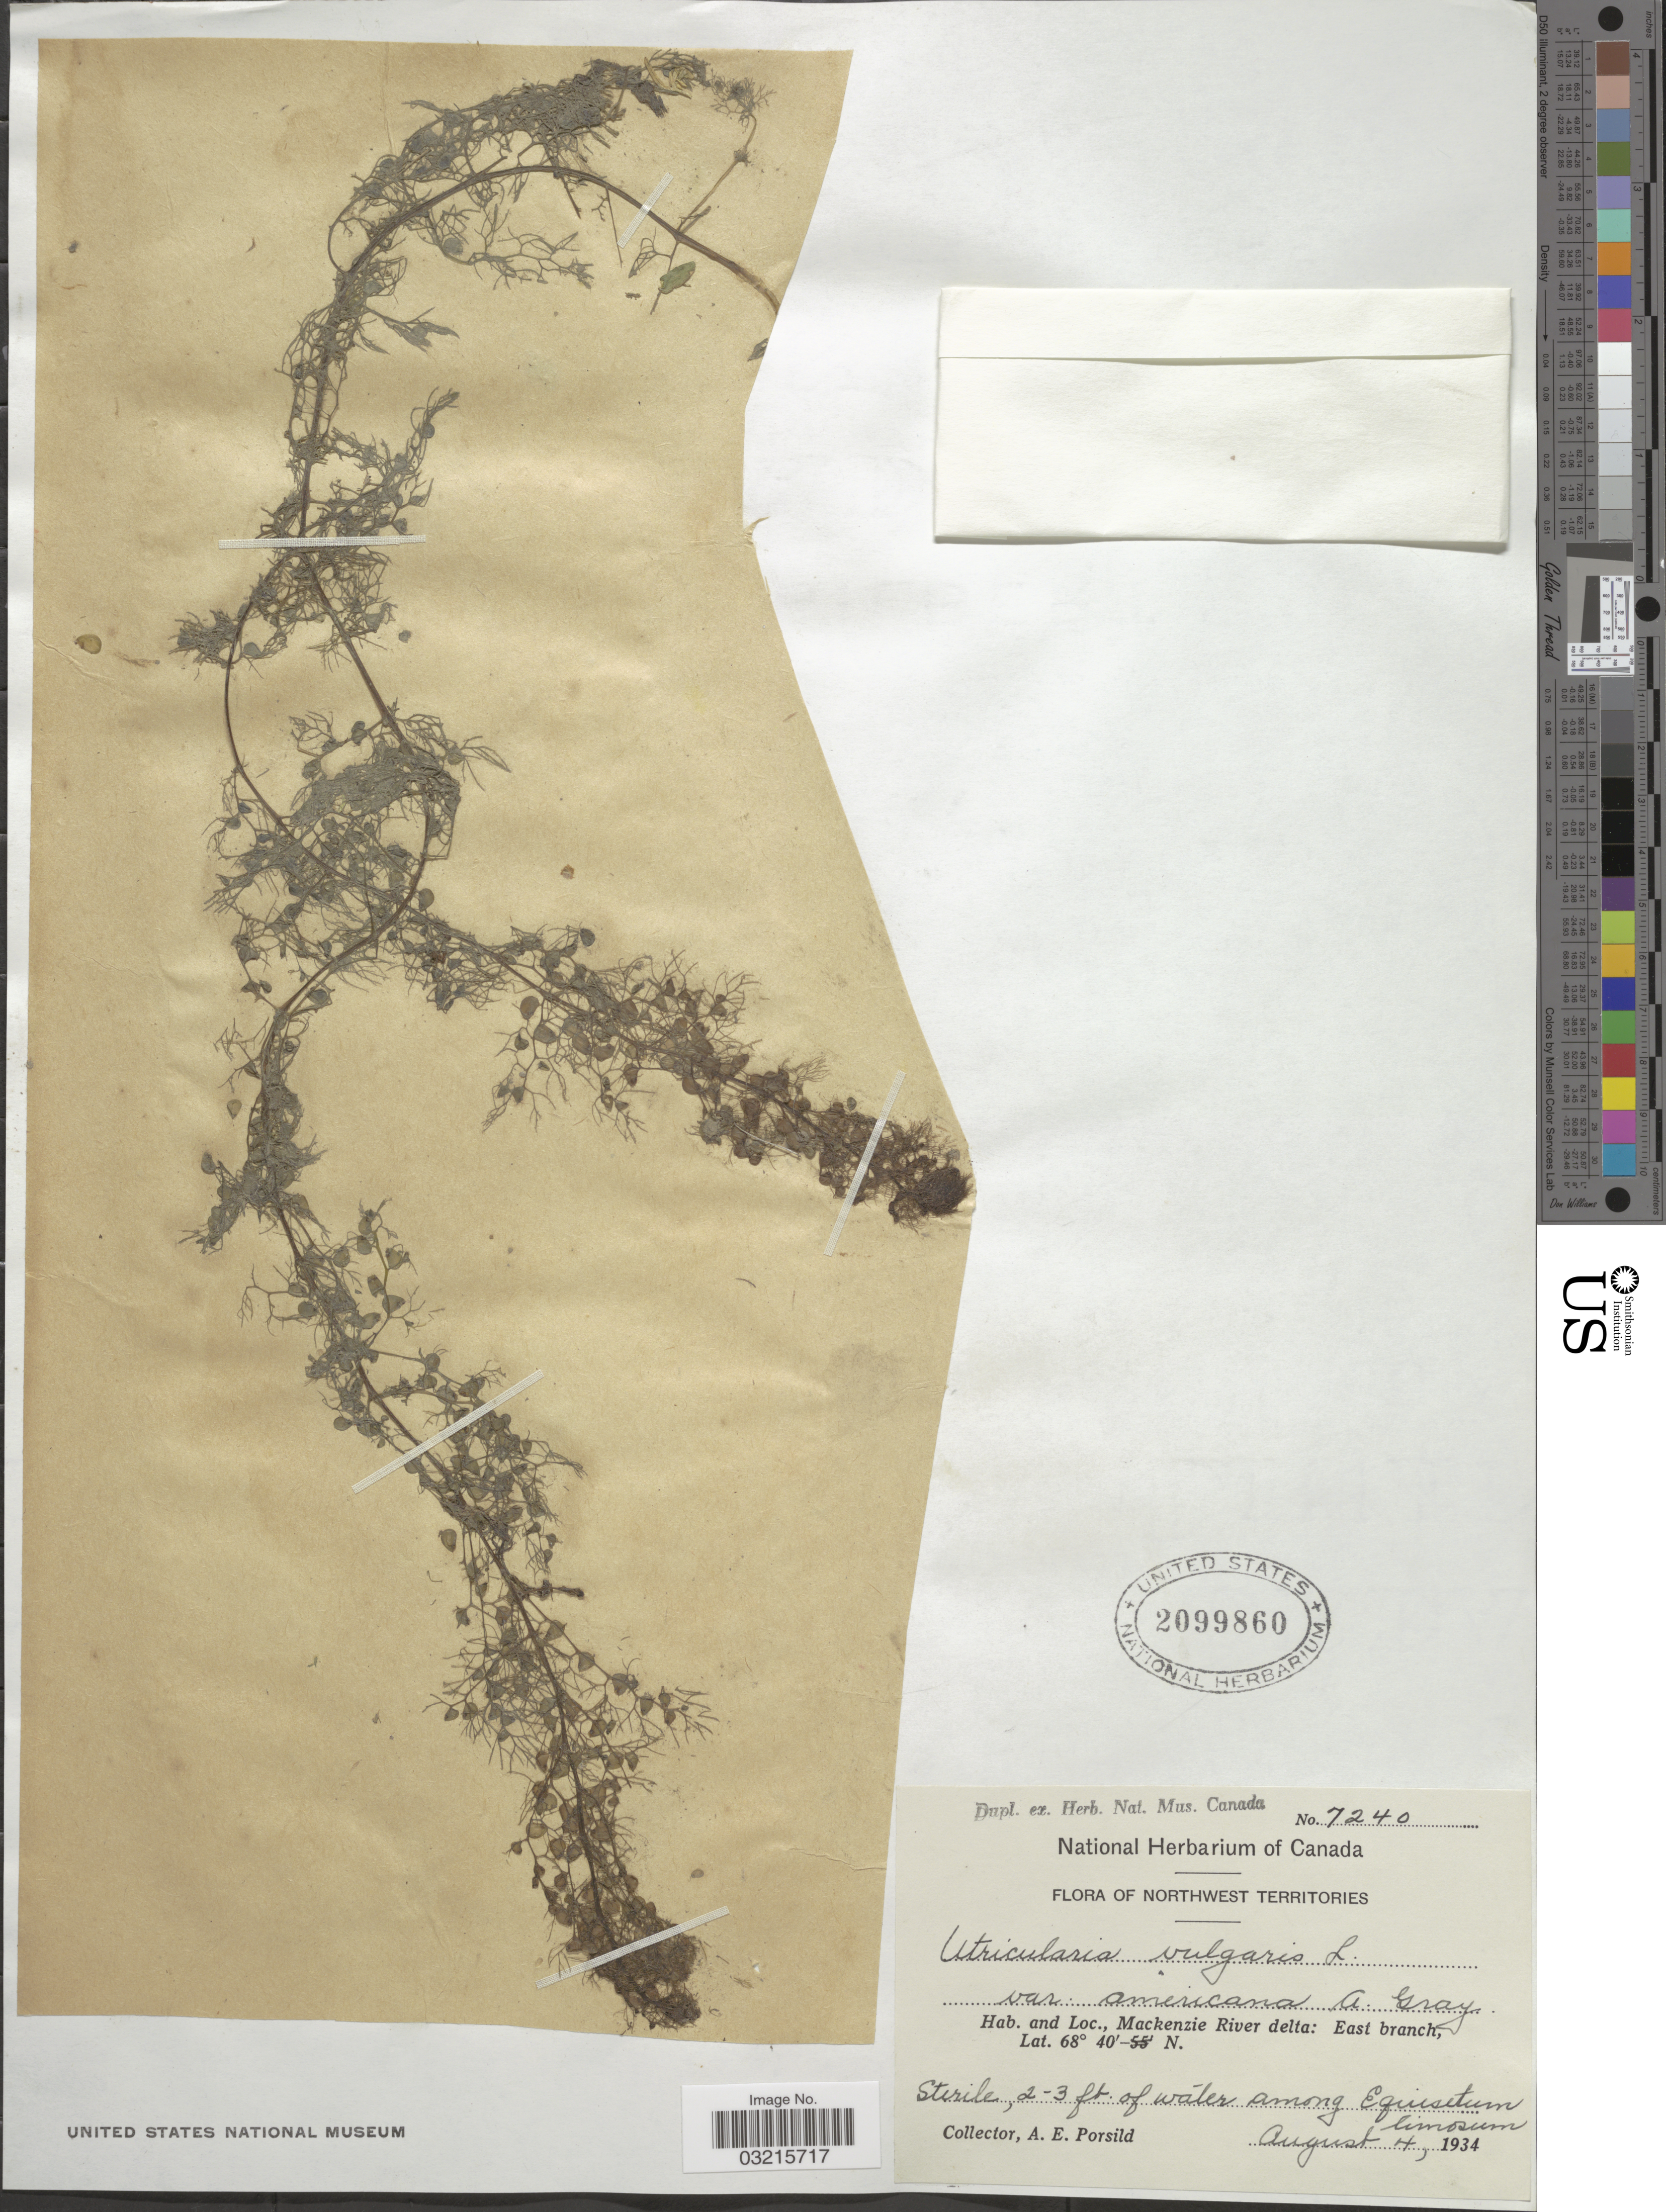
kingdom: Plantae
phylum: Tracheophyta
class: Magnoliopsida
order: Lamiales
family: Lentibulariaceae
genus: Utricularia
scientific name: Utricularia vulgaris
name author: L.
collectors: A. E. Porsild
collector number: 7240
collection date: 1934-08-04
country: Canada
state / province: Northwest Territories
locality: Mackenzie River delta: East branch.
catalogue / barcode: US 2099860